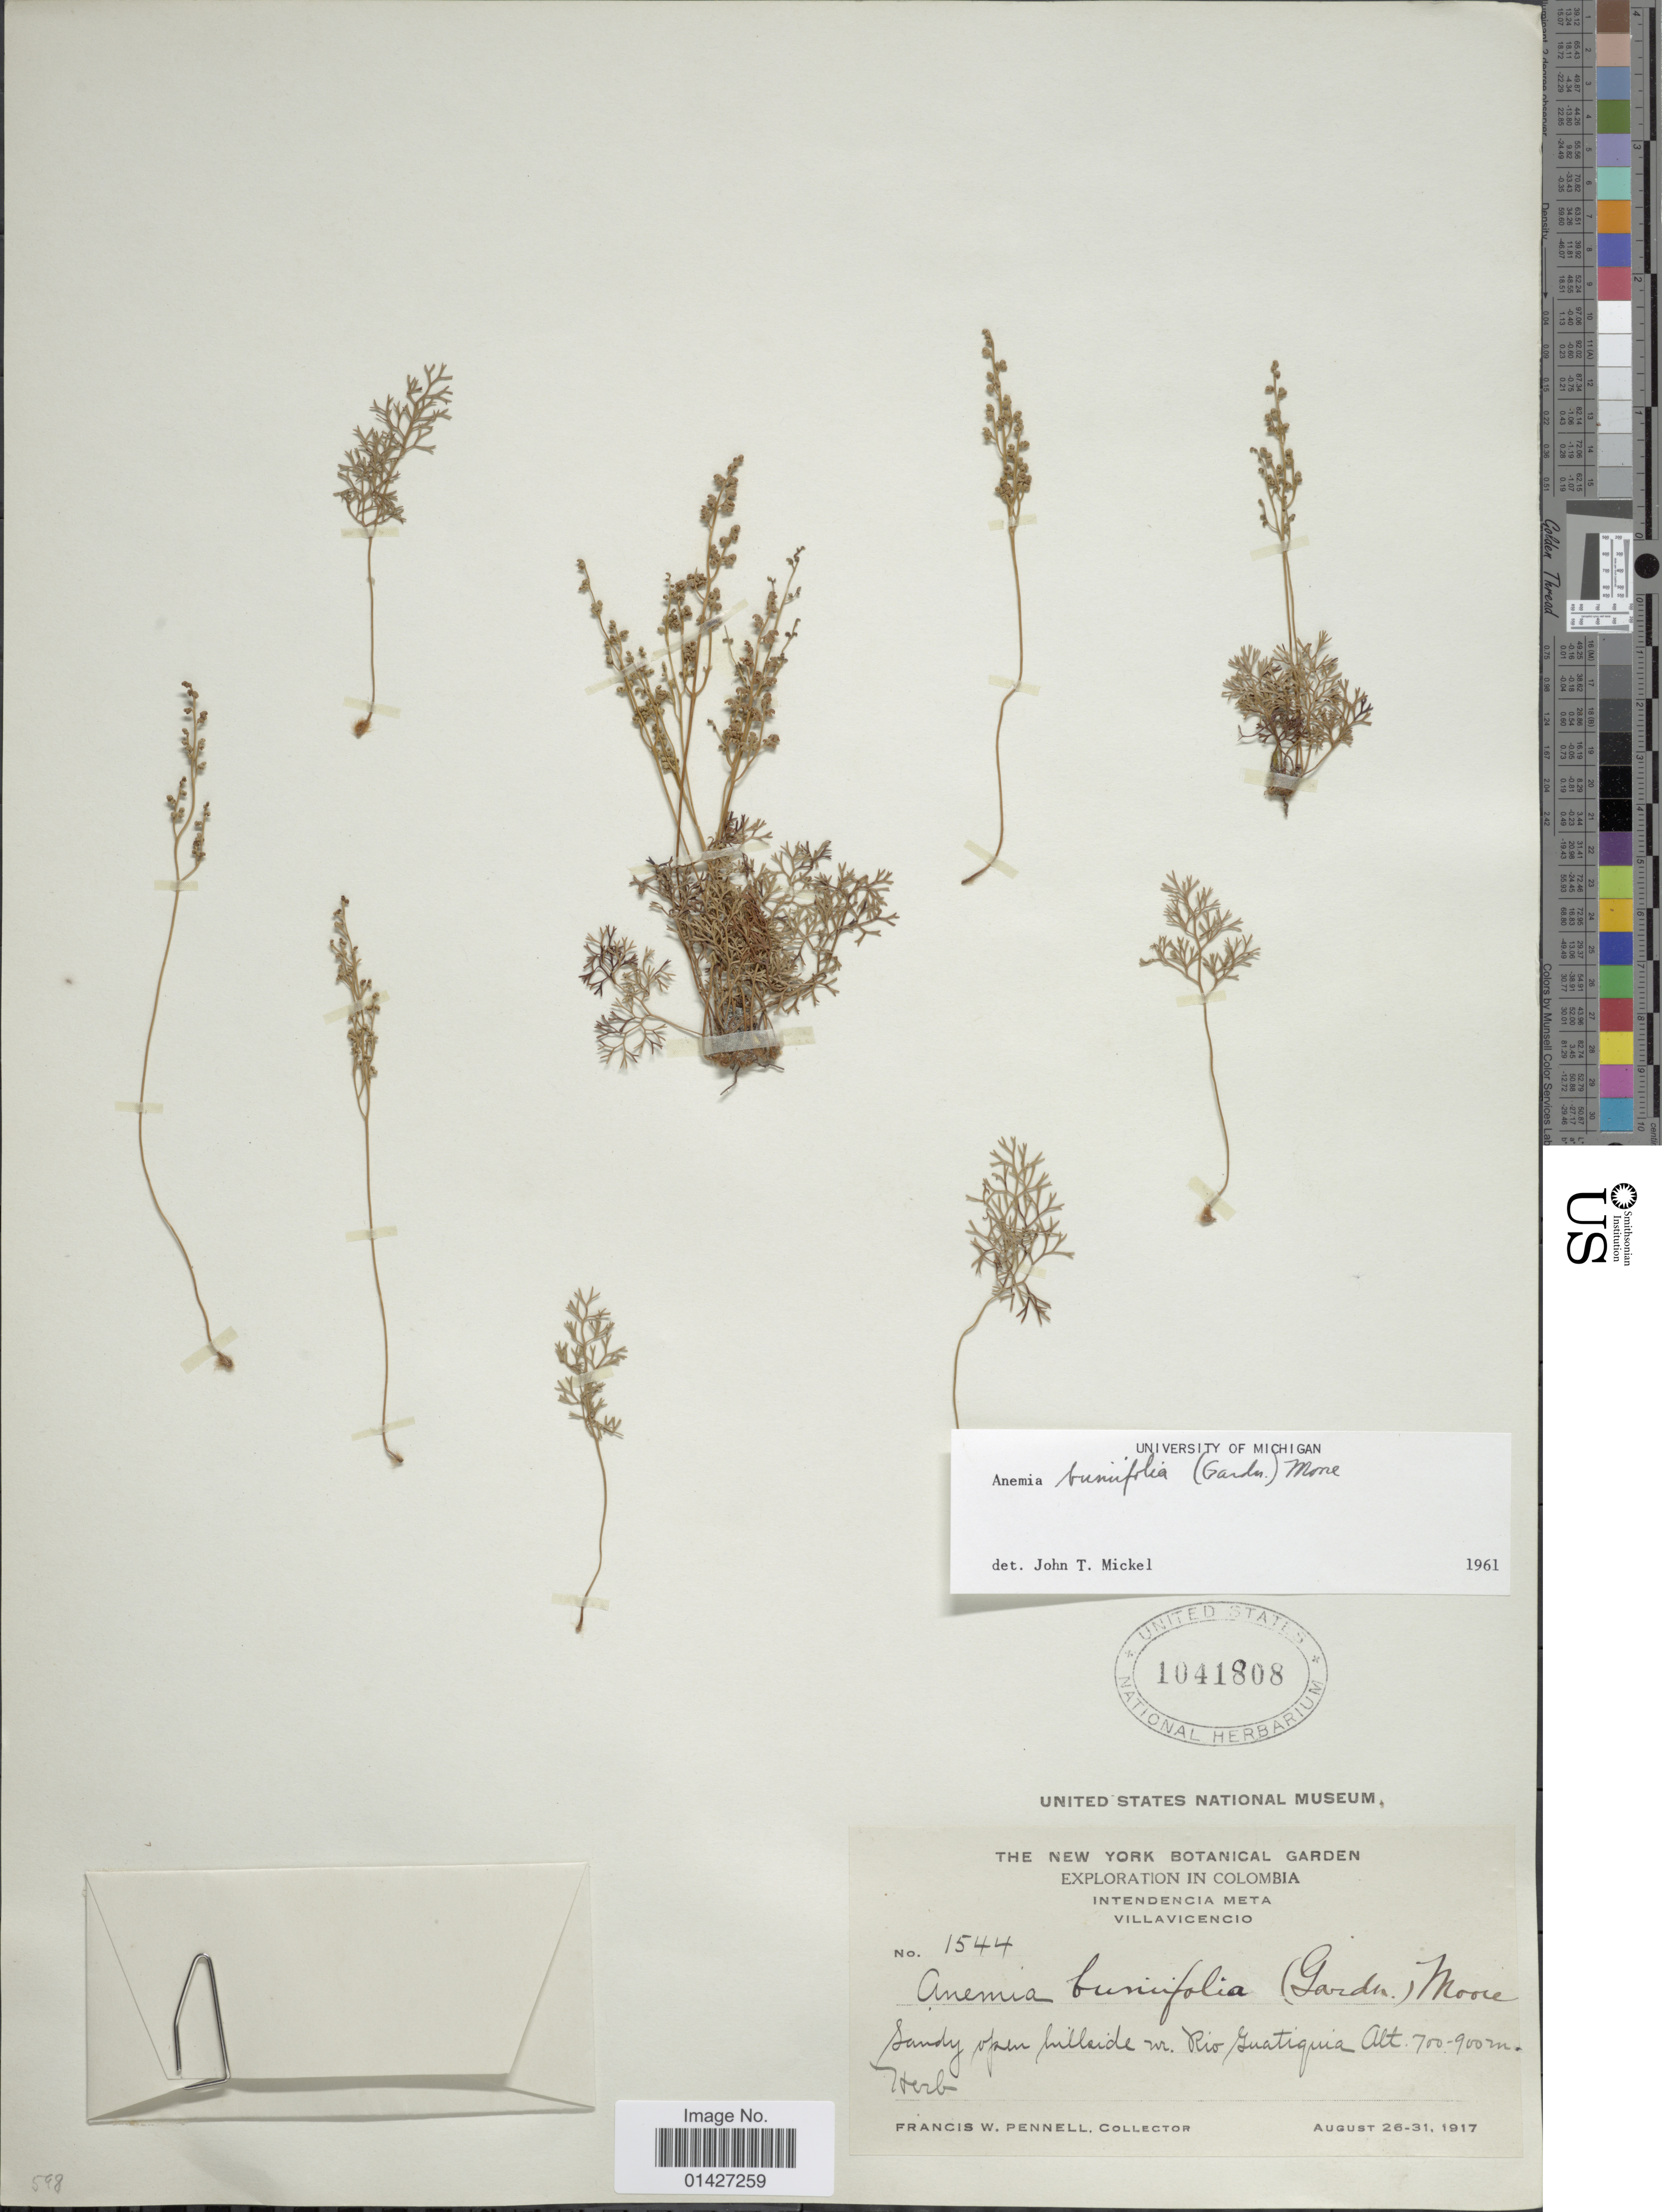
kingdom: Plantae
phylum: Tracheophyta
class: Polypodiopsida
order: Schizaeales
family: Anemiaceae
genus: Anemia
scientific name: Anemia buniifolia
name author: (T. Moore) Gardner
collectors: F. W. Pennell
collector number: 1544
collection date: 1917-08-26/1917-08-31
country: Colombia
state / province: Meta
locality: Intendencia Meta, Villavicencio. Sandy open hillside nr. Rio Guatiquia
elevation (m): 700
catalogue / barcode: US 1041808